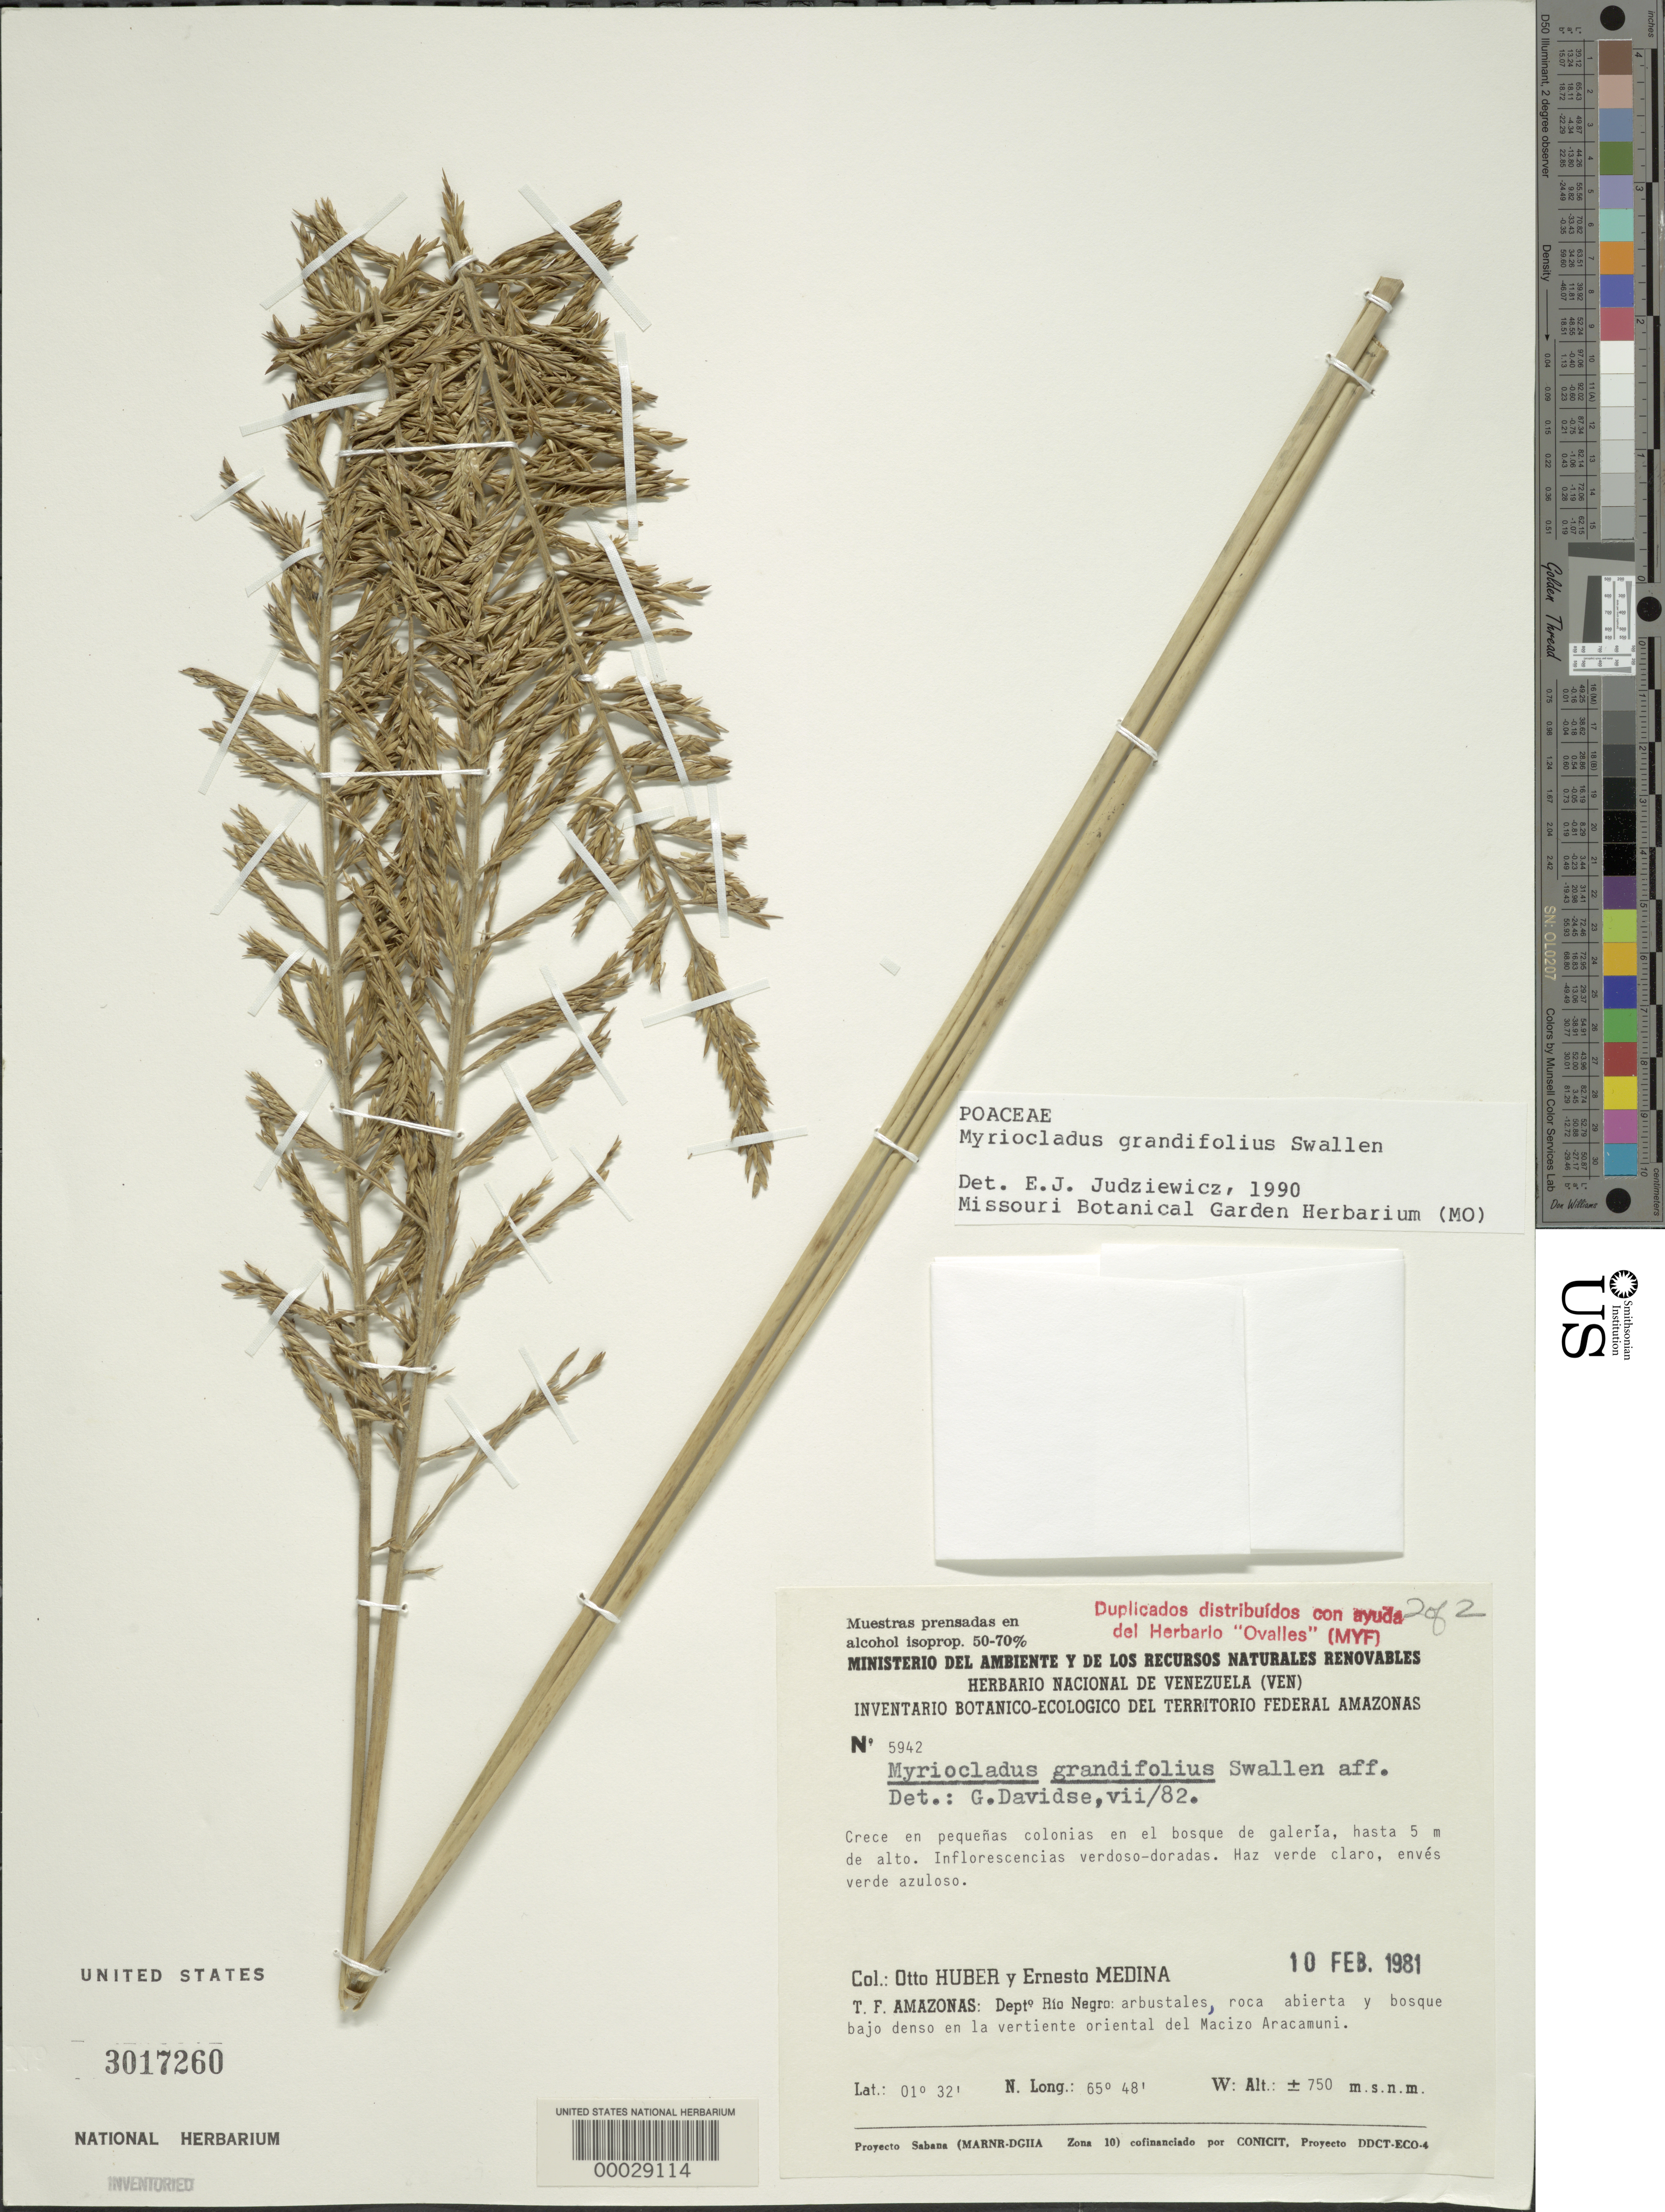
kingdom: Plantae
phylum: Tracheophyta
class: Liliopsida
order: Poales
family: Poaceae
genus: Myriocladus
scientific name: Myriocladus grandifolius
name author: Swallen in Maguire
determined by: Judziewicz, E. J.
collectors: O. Huber & E. Medina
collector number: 5942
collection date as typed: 10 Feb 1981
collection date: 1981-02-10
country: Venezuela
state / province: Amazonas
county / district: Rio Negro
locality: La vertiente oriental del macizo aracamuni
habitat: Roca abierta y bosque bajo denso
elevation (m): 750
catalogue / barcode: US 3017260